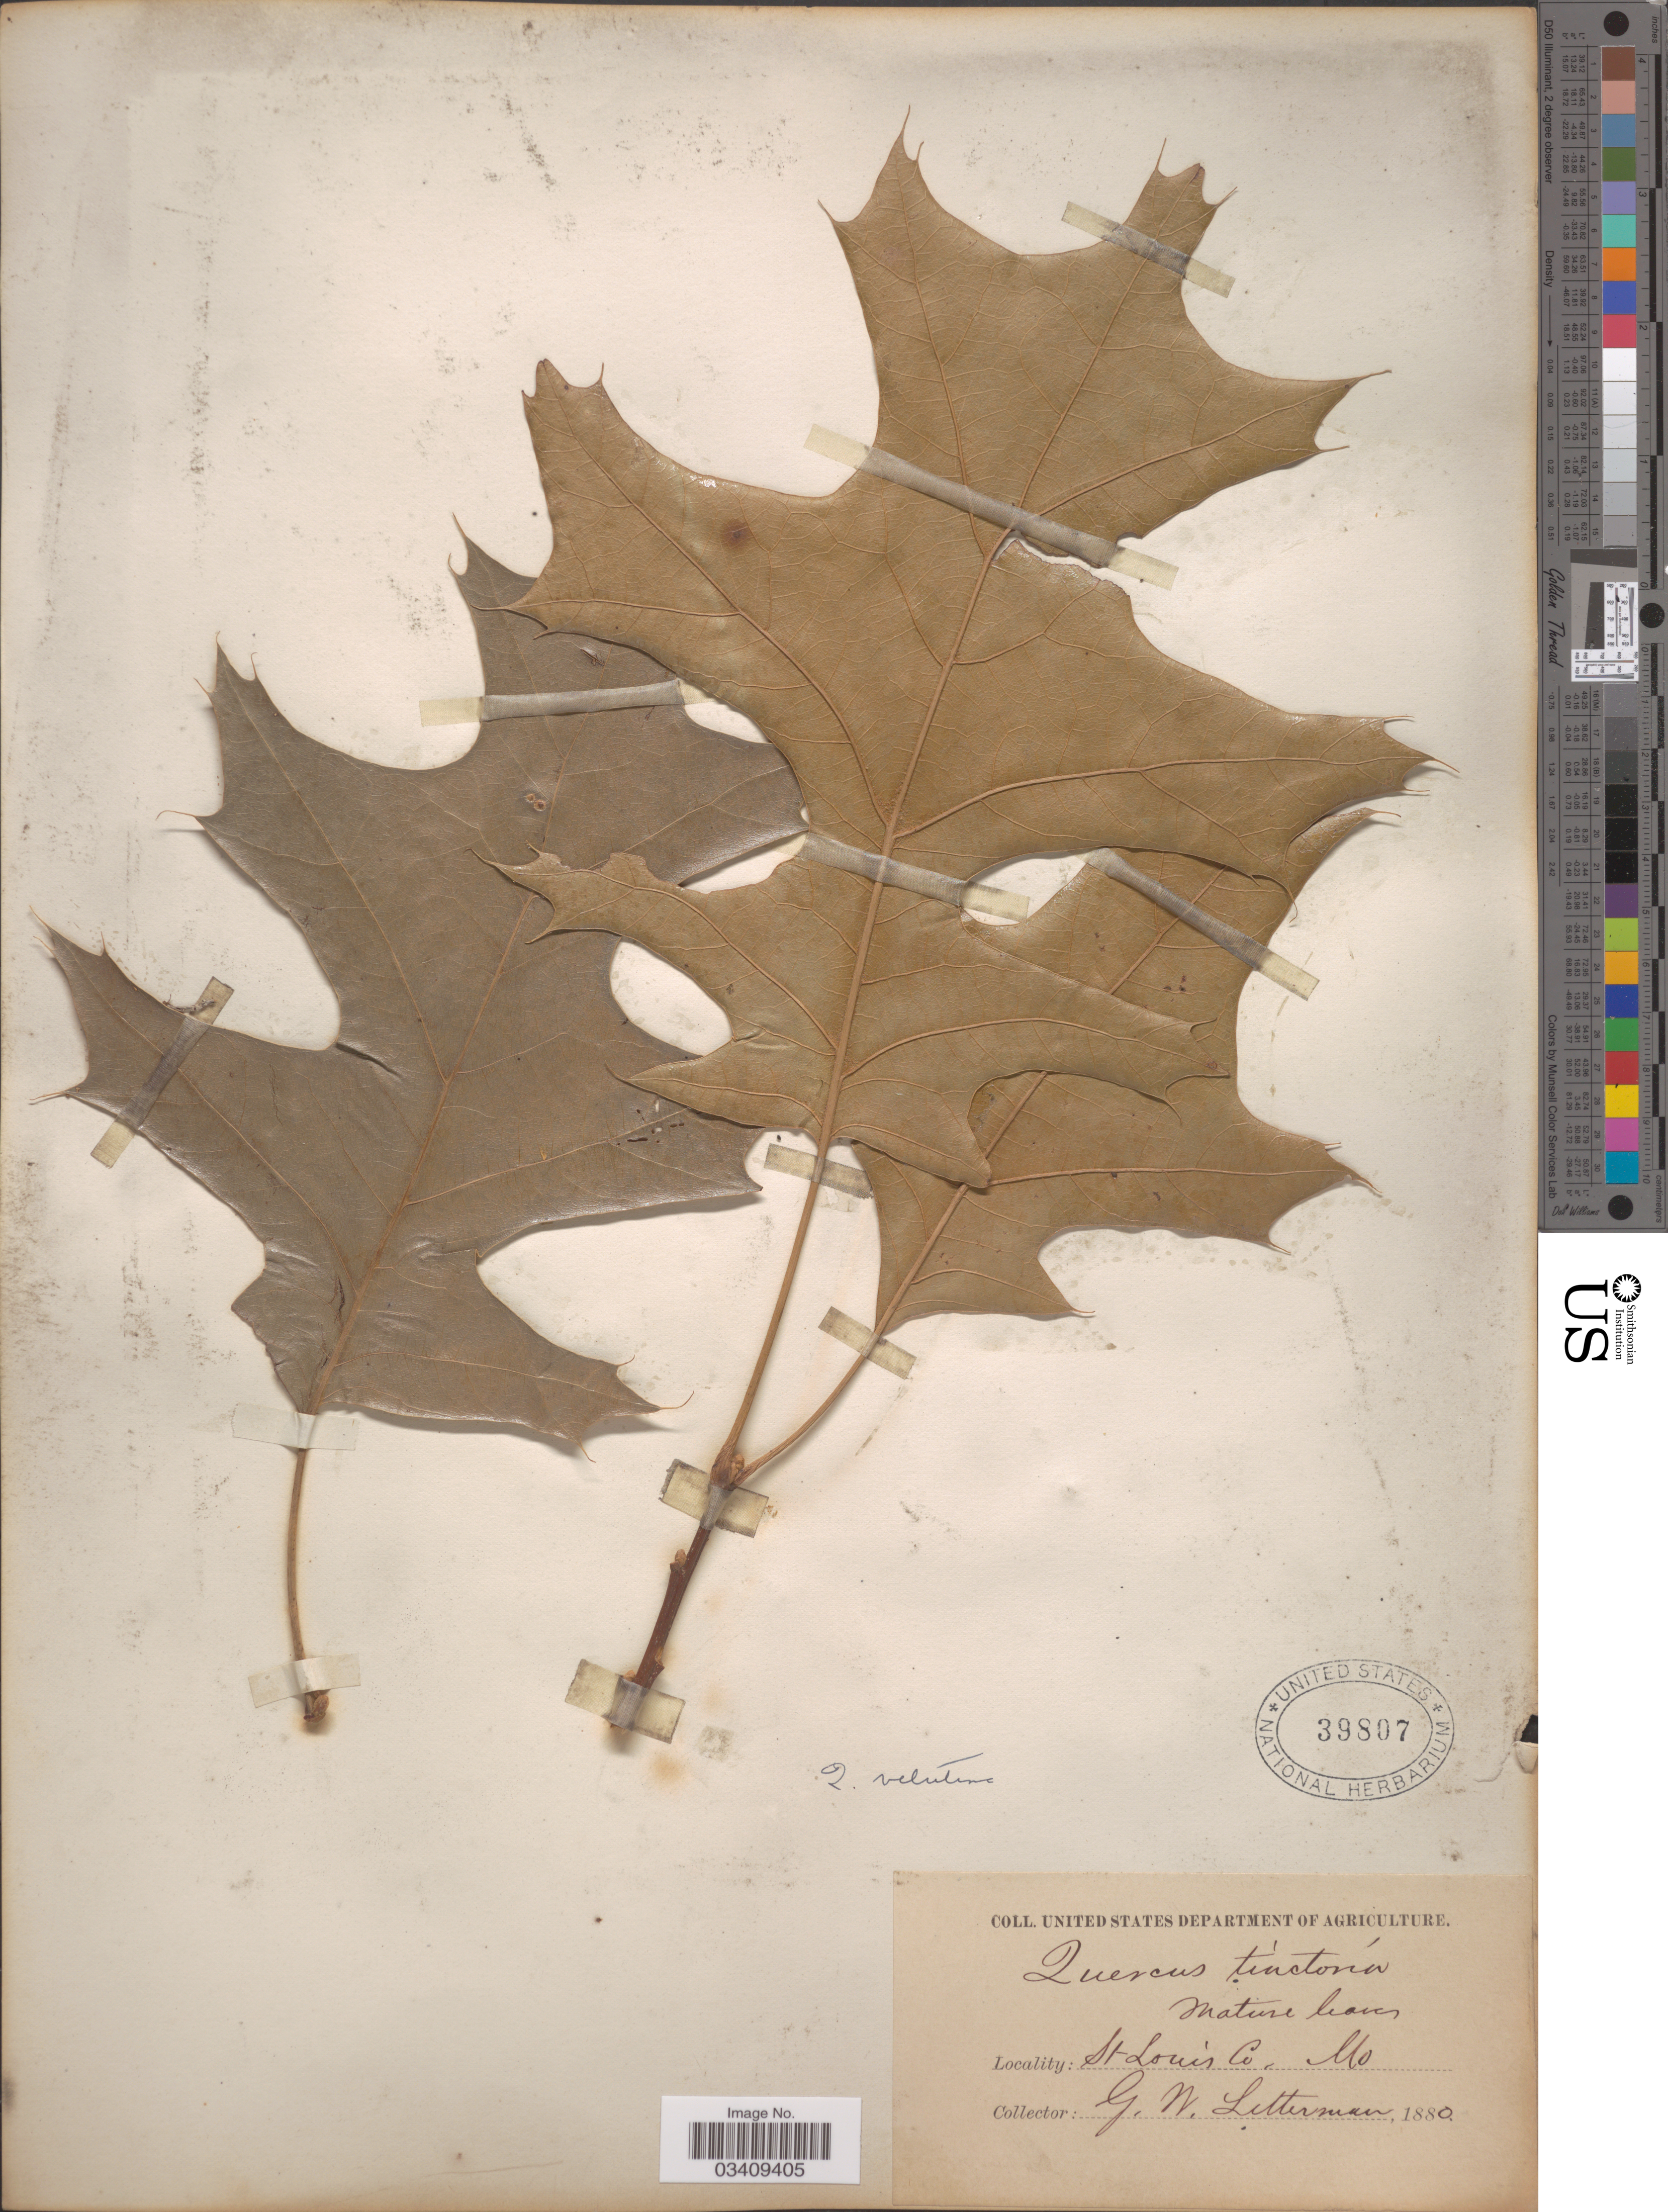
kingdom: Plantae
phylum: Tracheophyta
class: Magnoliopsida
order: Fagales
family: Fagaceae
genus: Quercus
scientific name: Quercus velutina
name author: Lam.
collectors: G. W. Letterman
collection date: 1880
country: United States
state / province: Missouri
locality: St Louis Co.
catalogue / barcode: US 39807